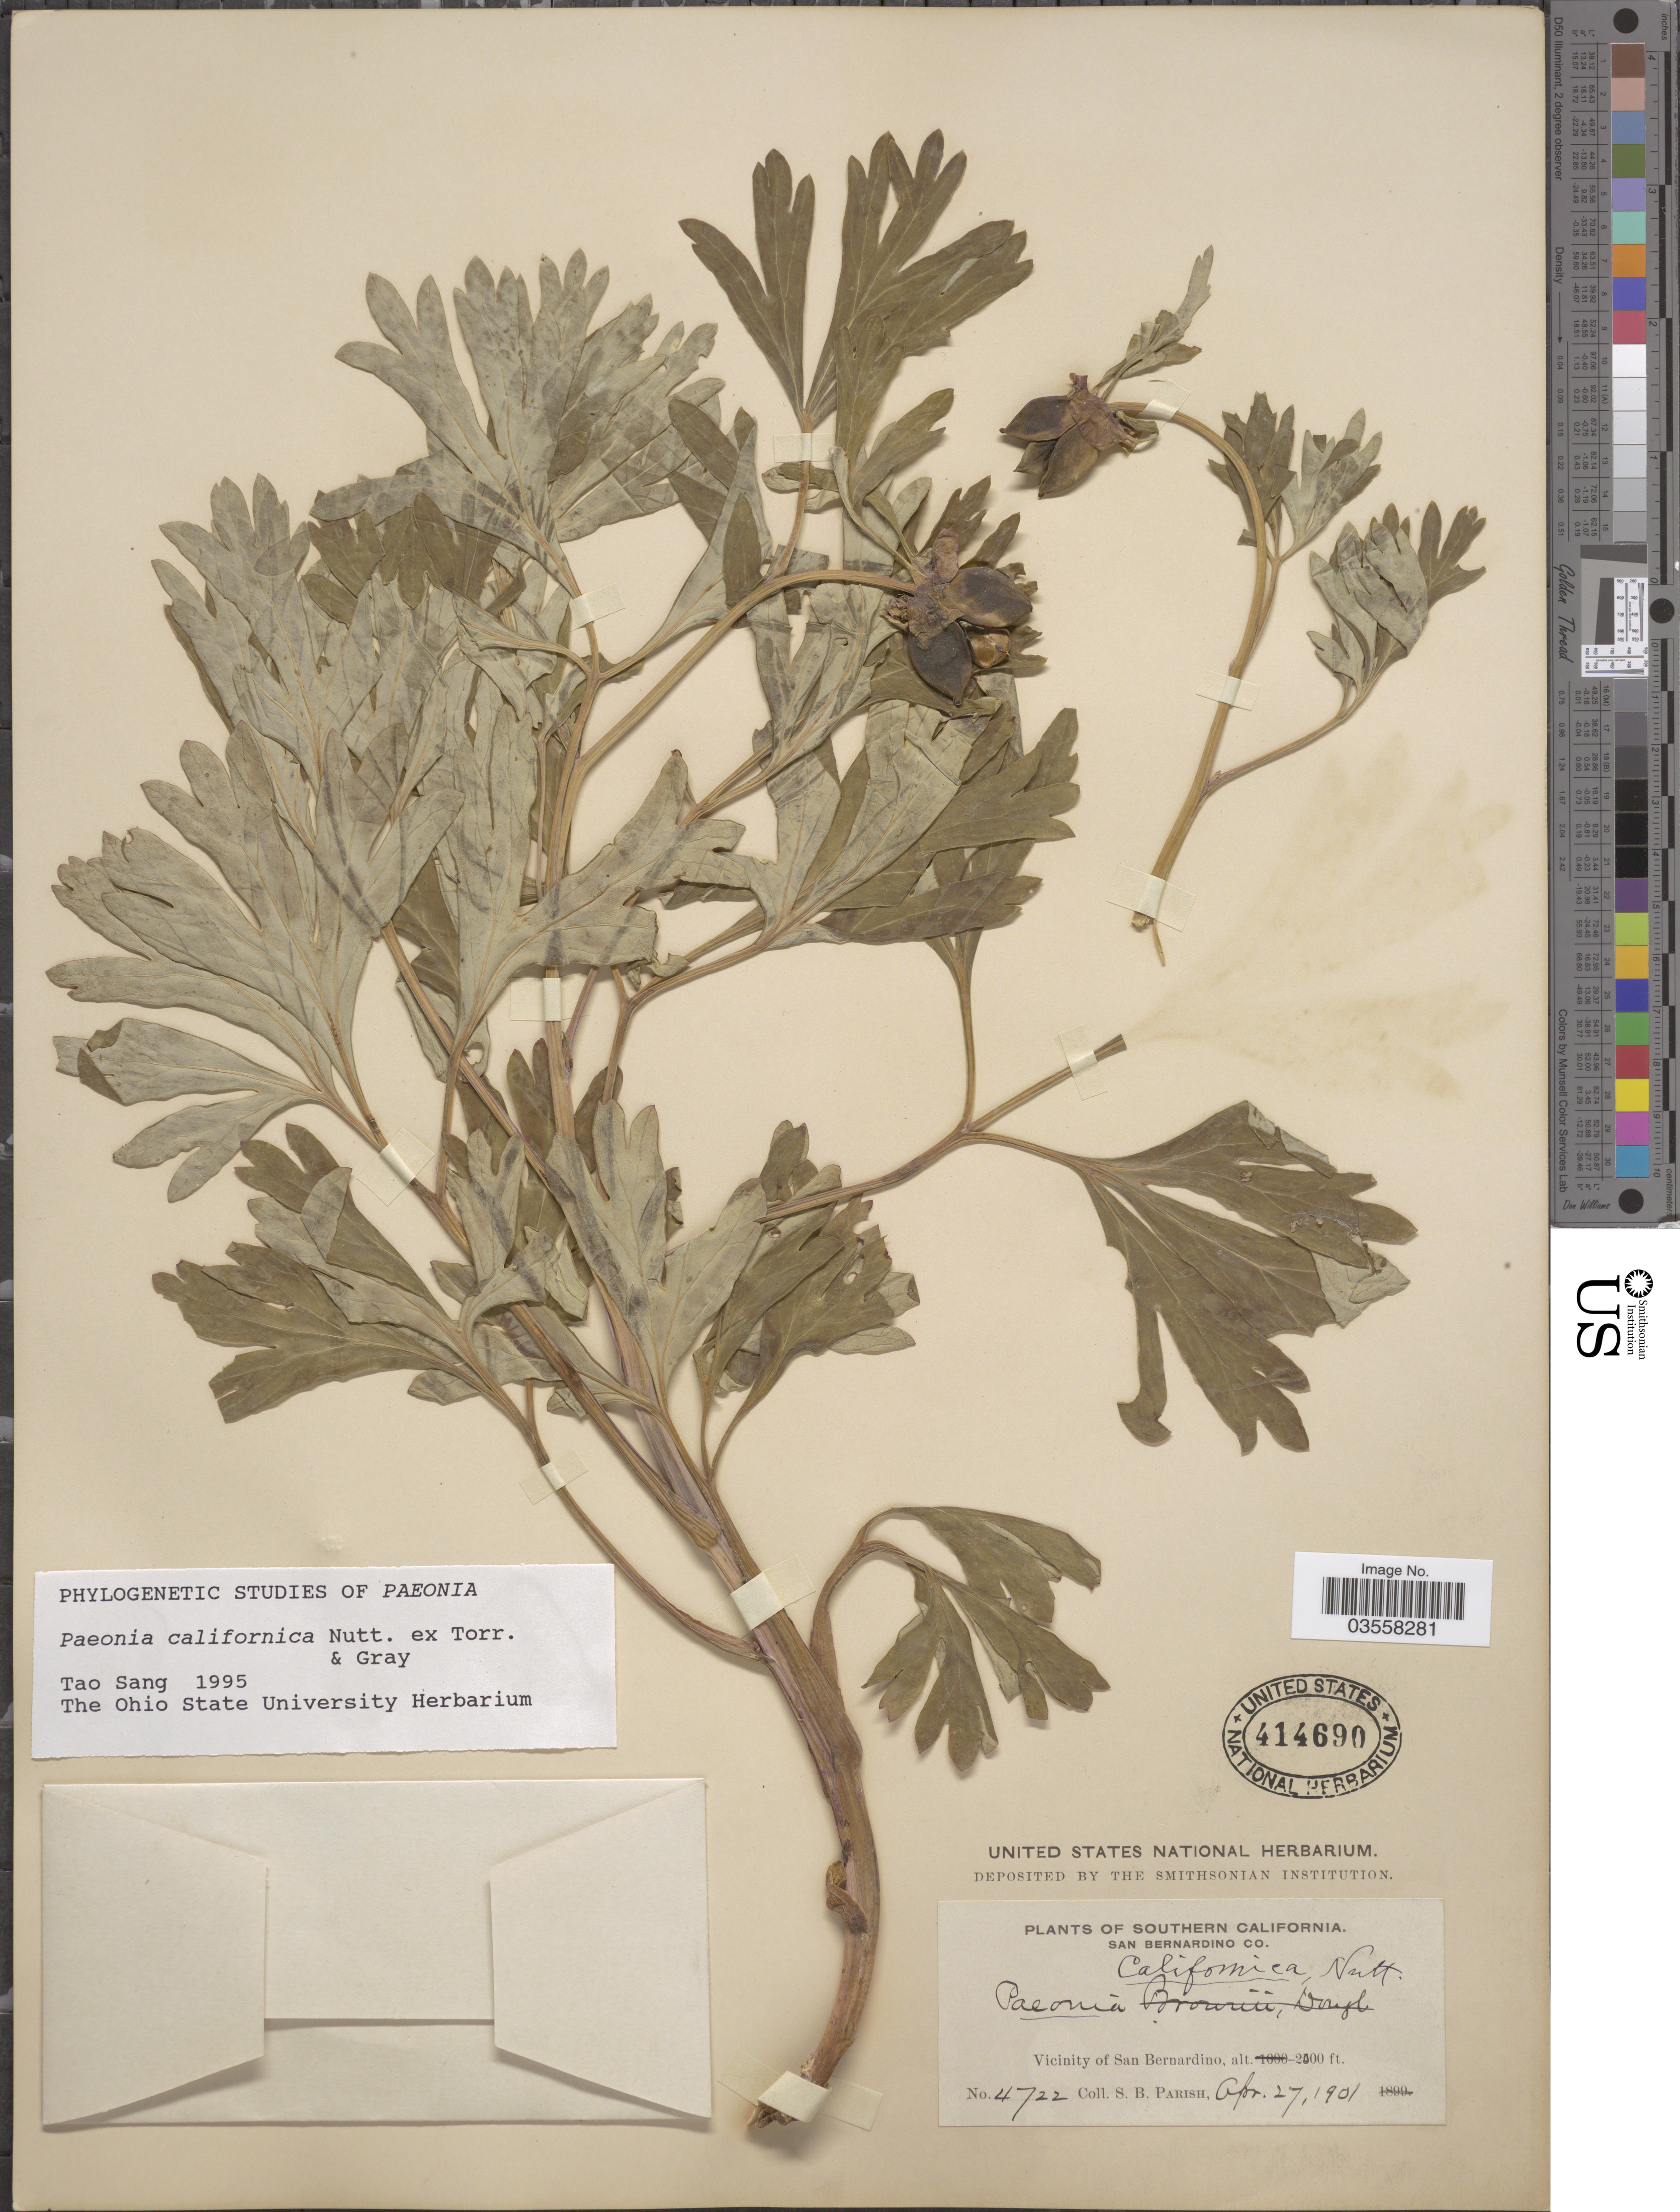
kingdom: Plantae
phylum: Tracheophyta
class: Magnoliopsida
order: Saxifragales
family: Paeoniaceae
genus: Paeonia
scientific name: Paeonia californica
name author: Nutt. ex Torr. & A. Gray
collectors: S. B. Parish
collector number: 4722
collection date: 1901-04-27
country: United States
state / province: California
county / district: San Bernardino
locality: Southern California. San Bernardino. Vicinity of San Bernardino.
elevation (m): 610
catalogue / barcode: US 414690